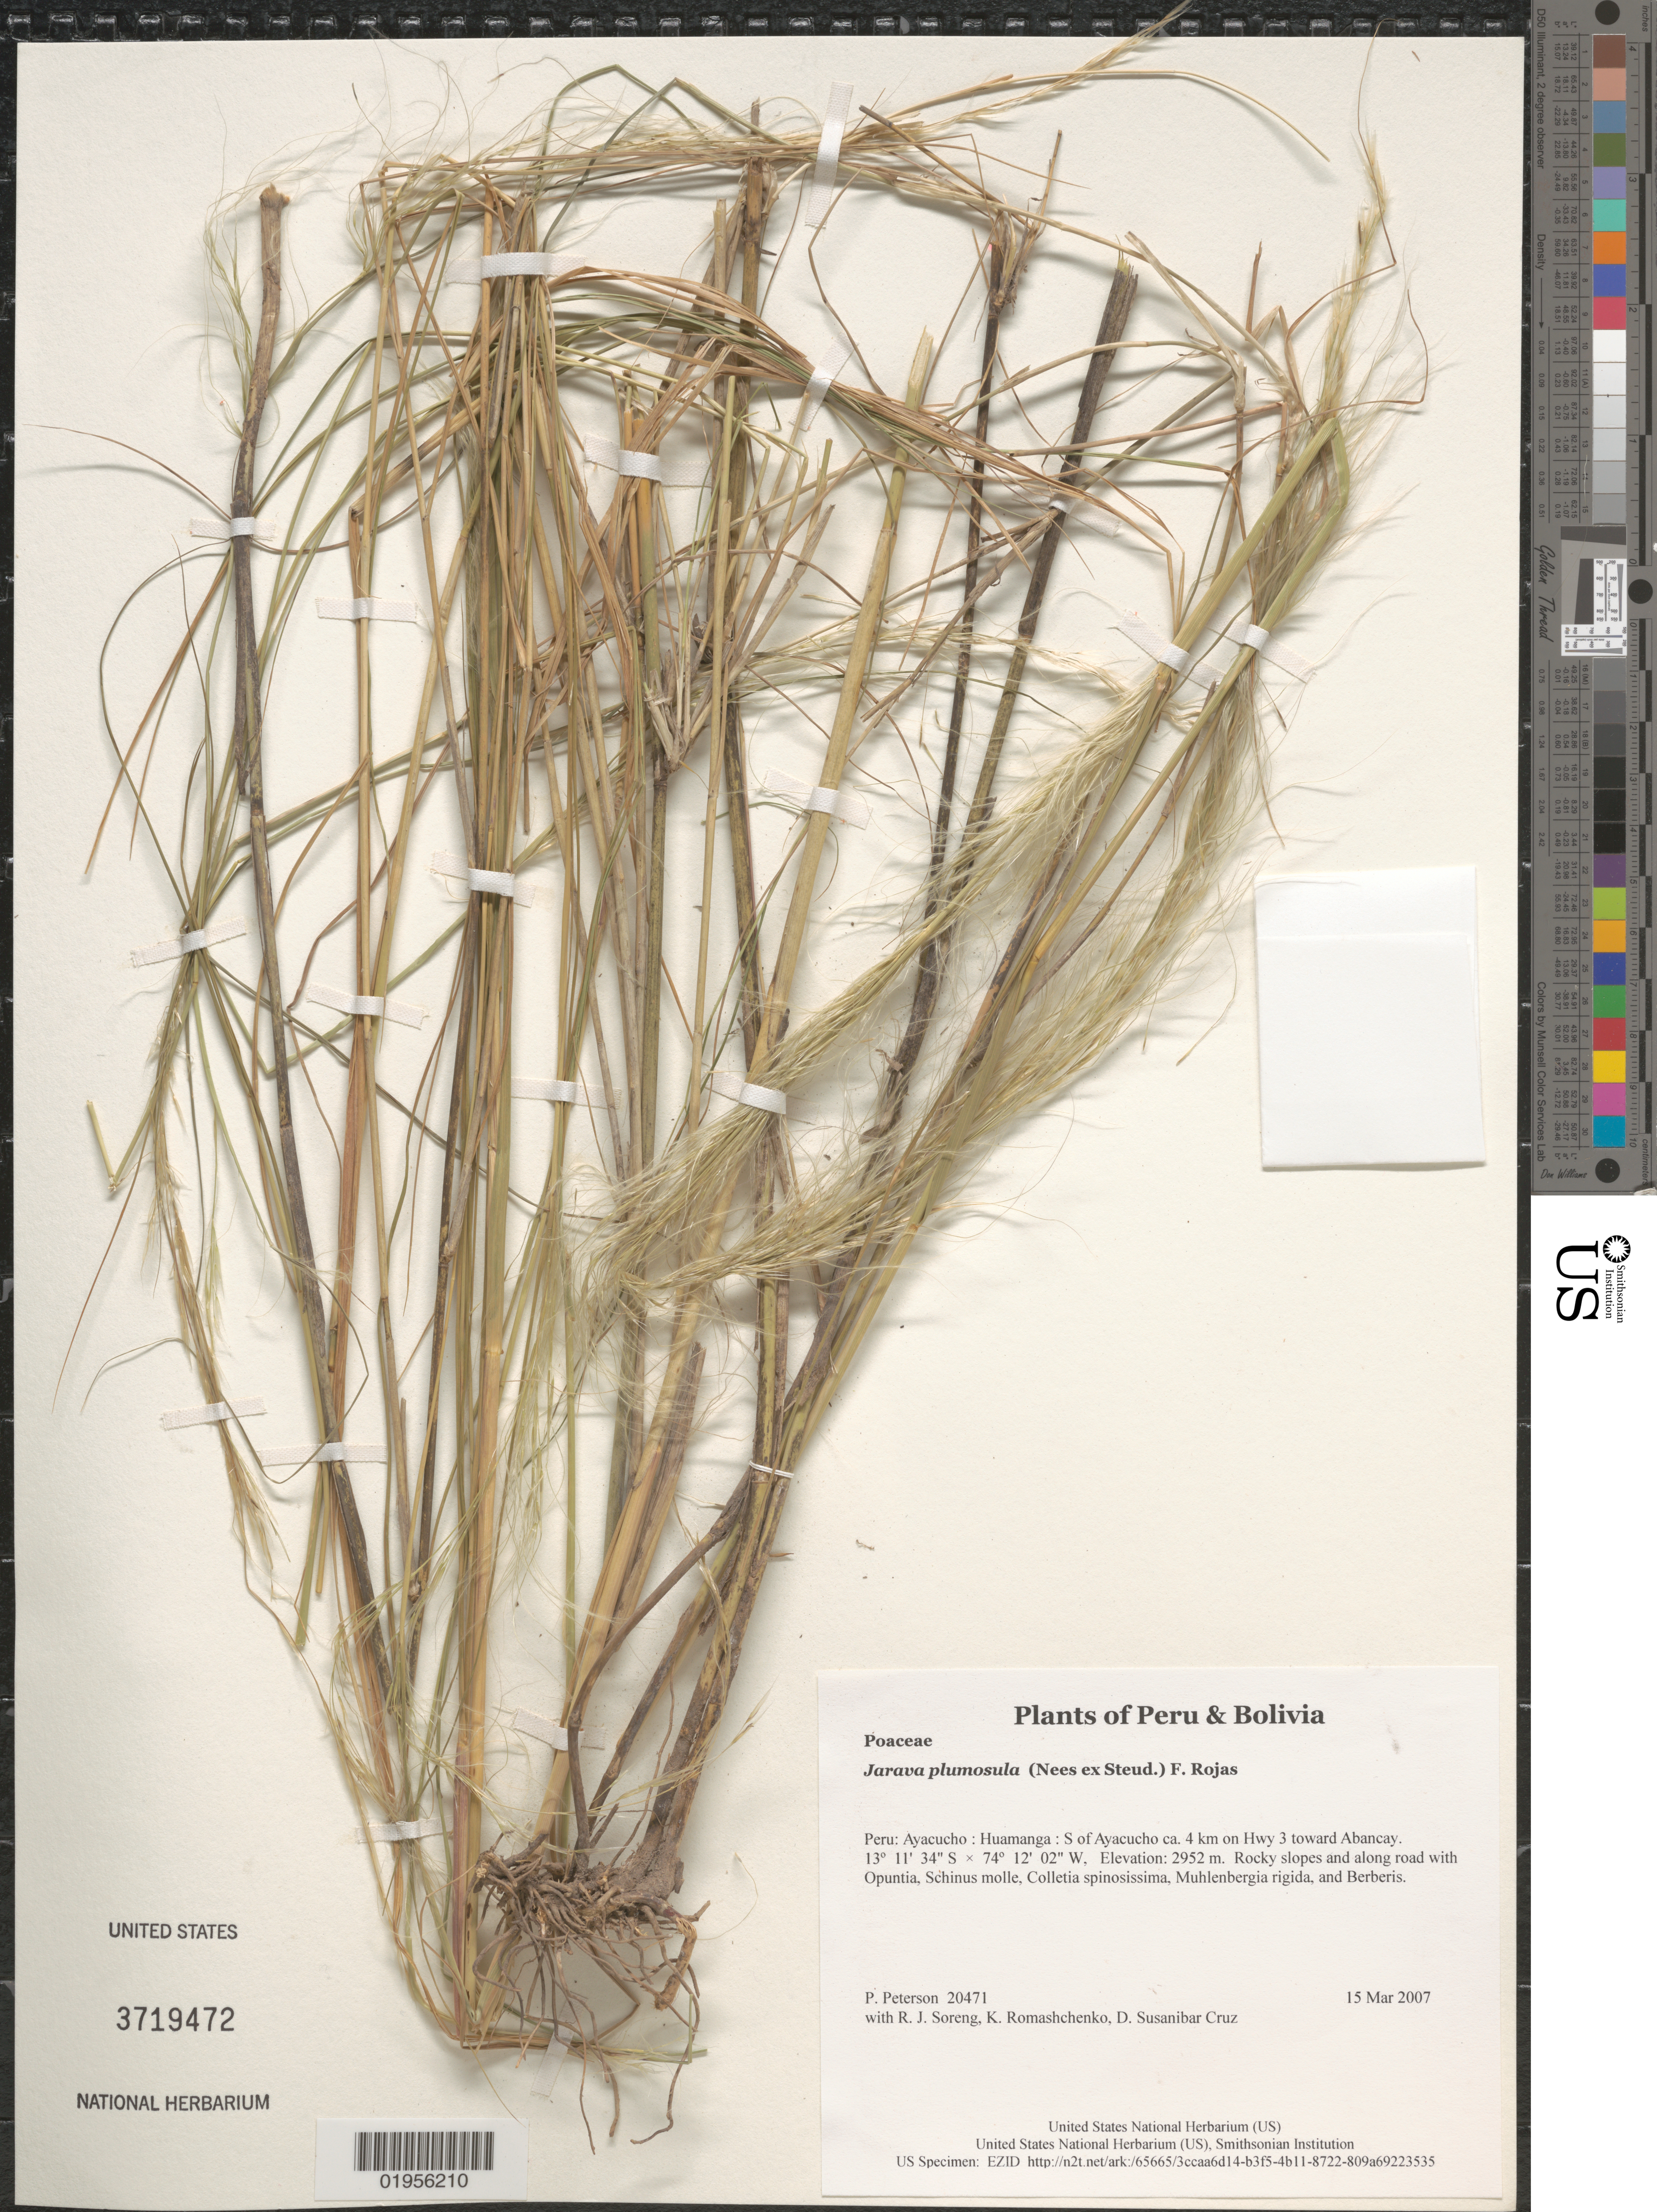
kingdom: Plantae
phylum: Tracheophyta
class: Liliopsida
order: Poales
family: Poaceae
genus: Jarava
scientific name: Jarava plumosula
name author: (Nees ex Steud.) F. Rojas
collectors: P. M. Peterson, R. J. Soreng, K. Romashchenko & D. Susanibar Cruz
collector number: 20471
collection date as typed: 15 Mar 2007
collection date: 2007-03-15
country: Peru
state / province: Ayacucho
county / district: Huamanga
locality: S of Ayacucho ca. 4 km on Hwy 3 toward Abancay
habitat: Rocky slopes and along road with Opuntia, Schinus molle, Colletia spinosissima, Muhlenbergia rigida, and Berberis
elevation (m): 2952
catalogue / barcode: US 3719472